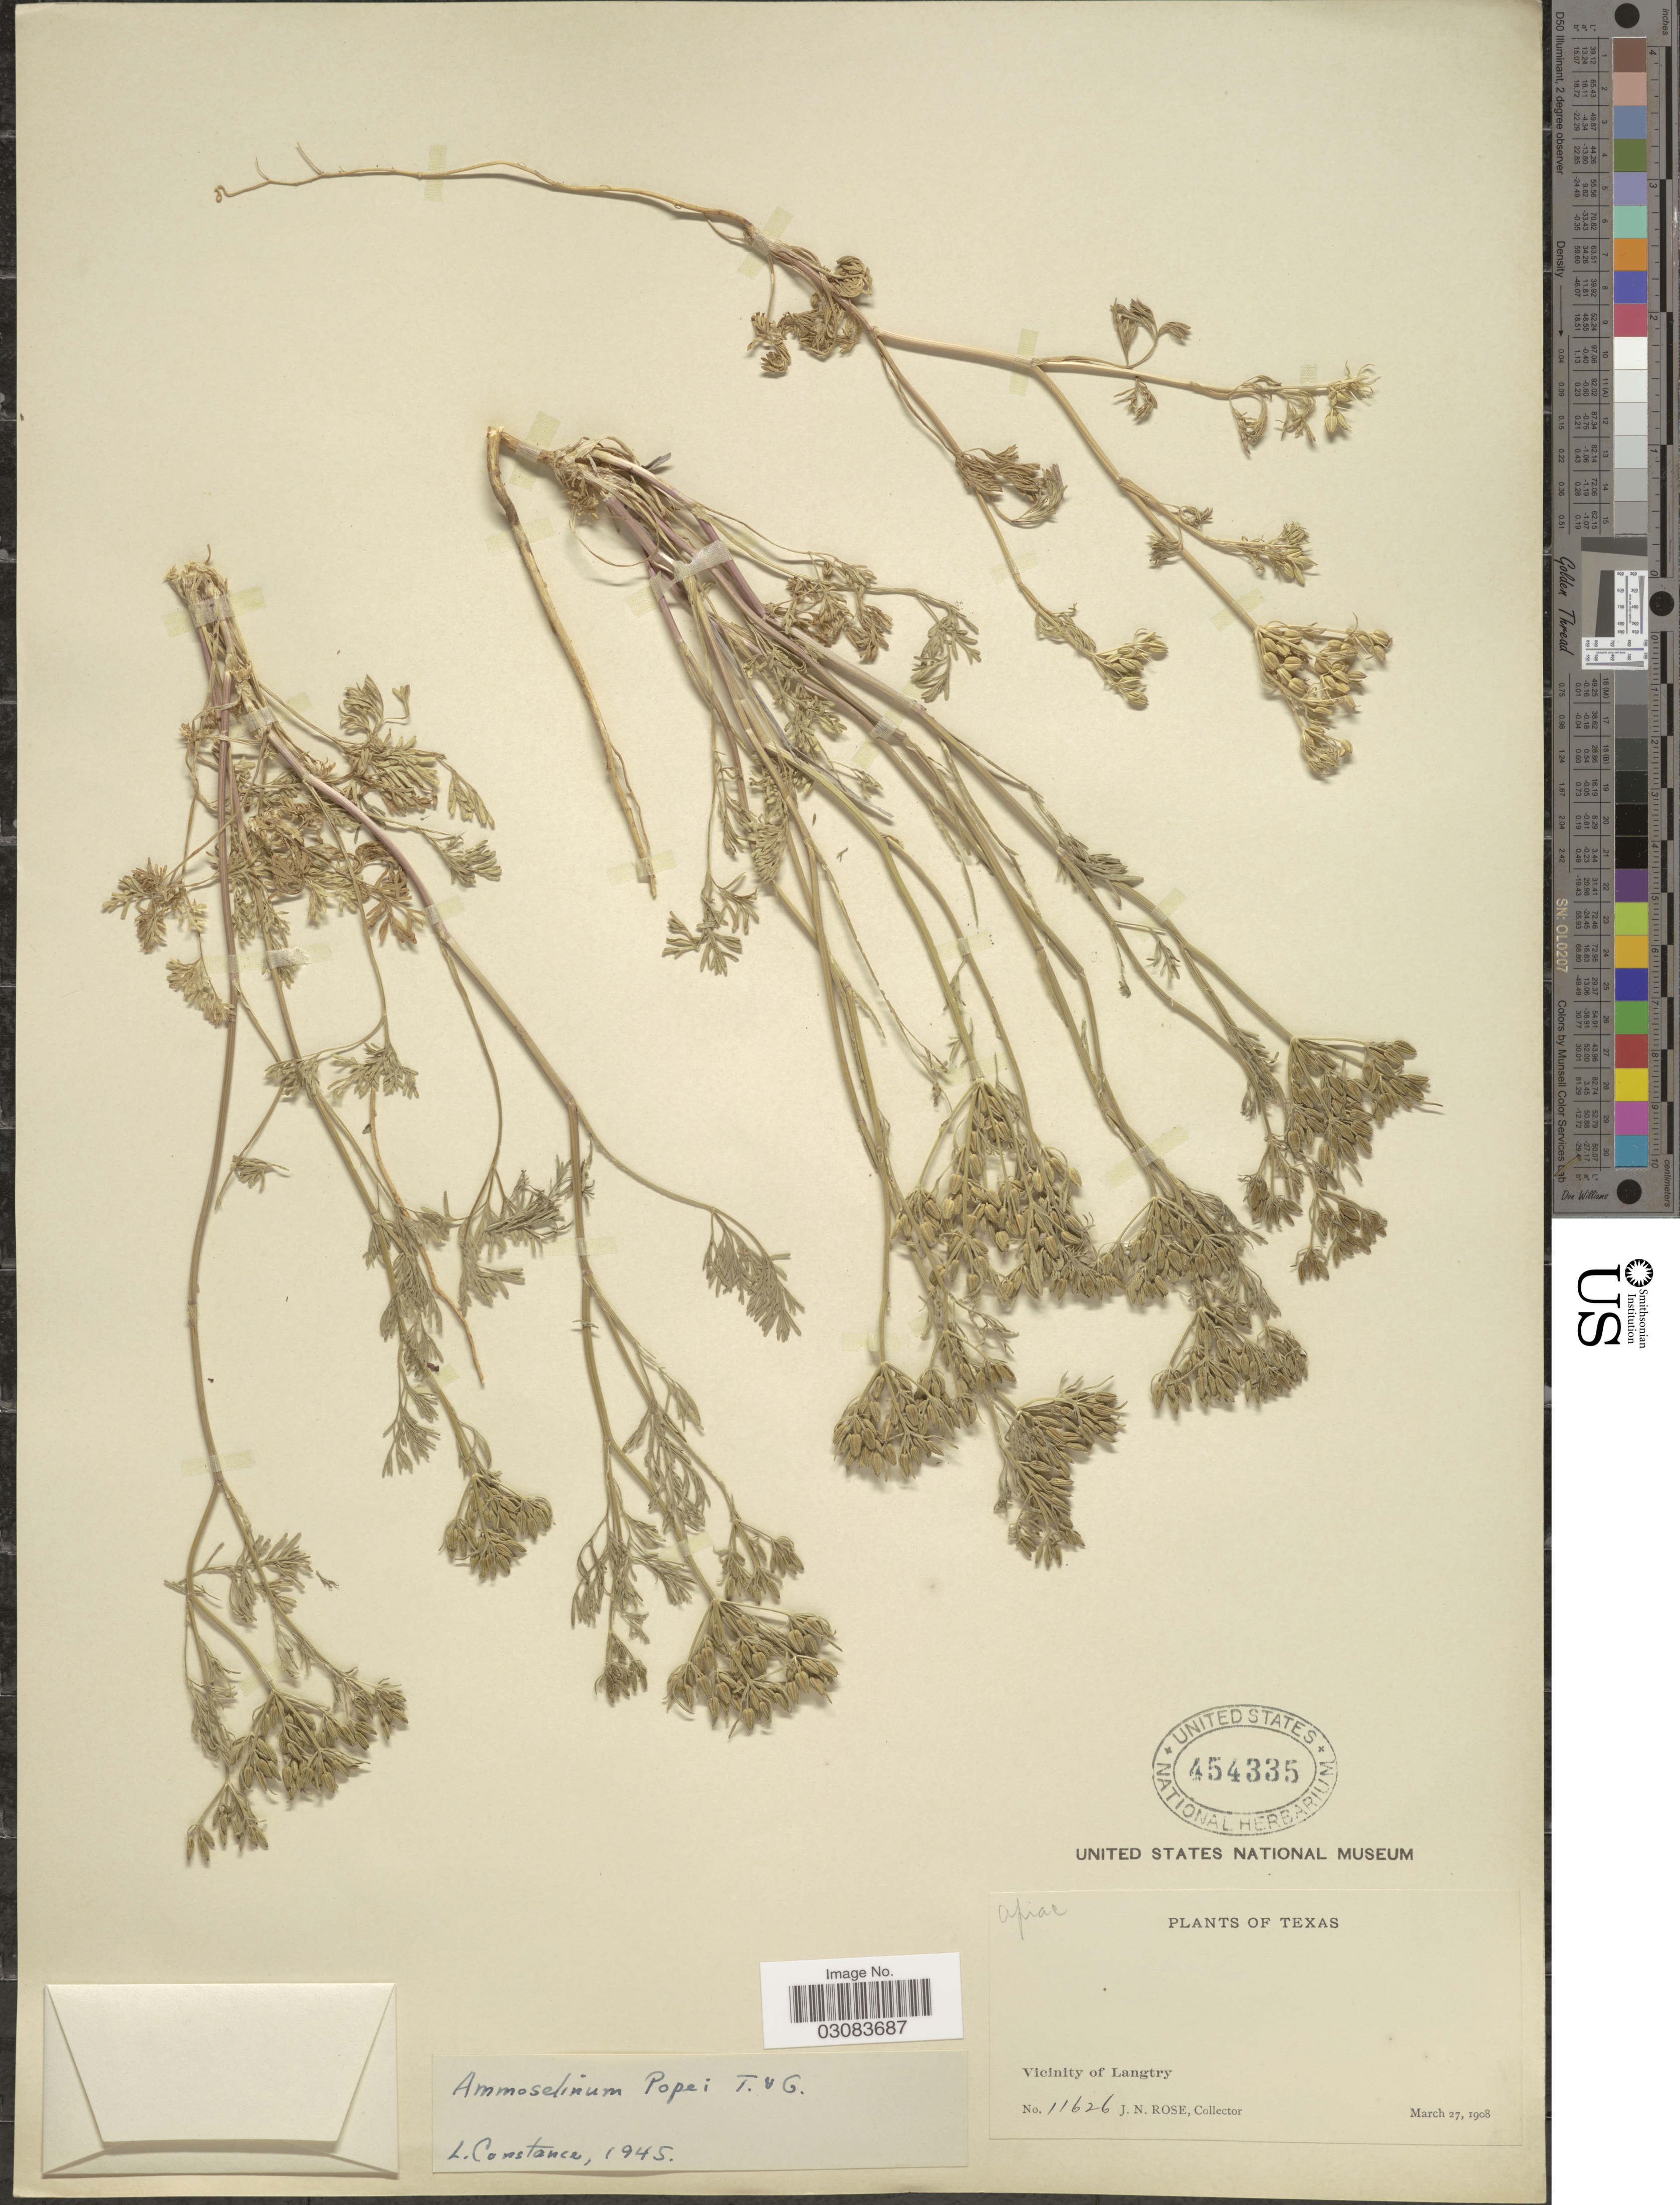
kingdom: Plantae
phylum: Tracheophyta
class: Magnoliopsida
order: Apiales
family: Apiaceae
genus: Ammoselinum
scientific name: Ammoselinum popei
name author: Torr. & A. Gray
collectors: J. N. Rose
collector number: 11626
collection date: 1908-03-27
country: United States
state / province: Texas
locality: Vicinity of Langtry.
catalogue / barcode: US 454335